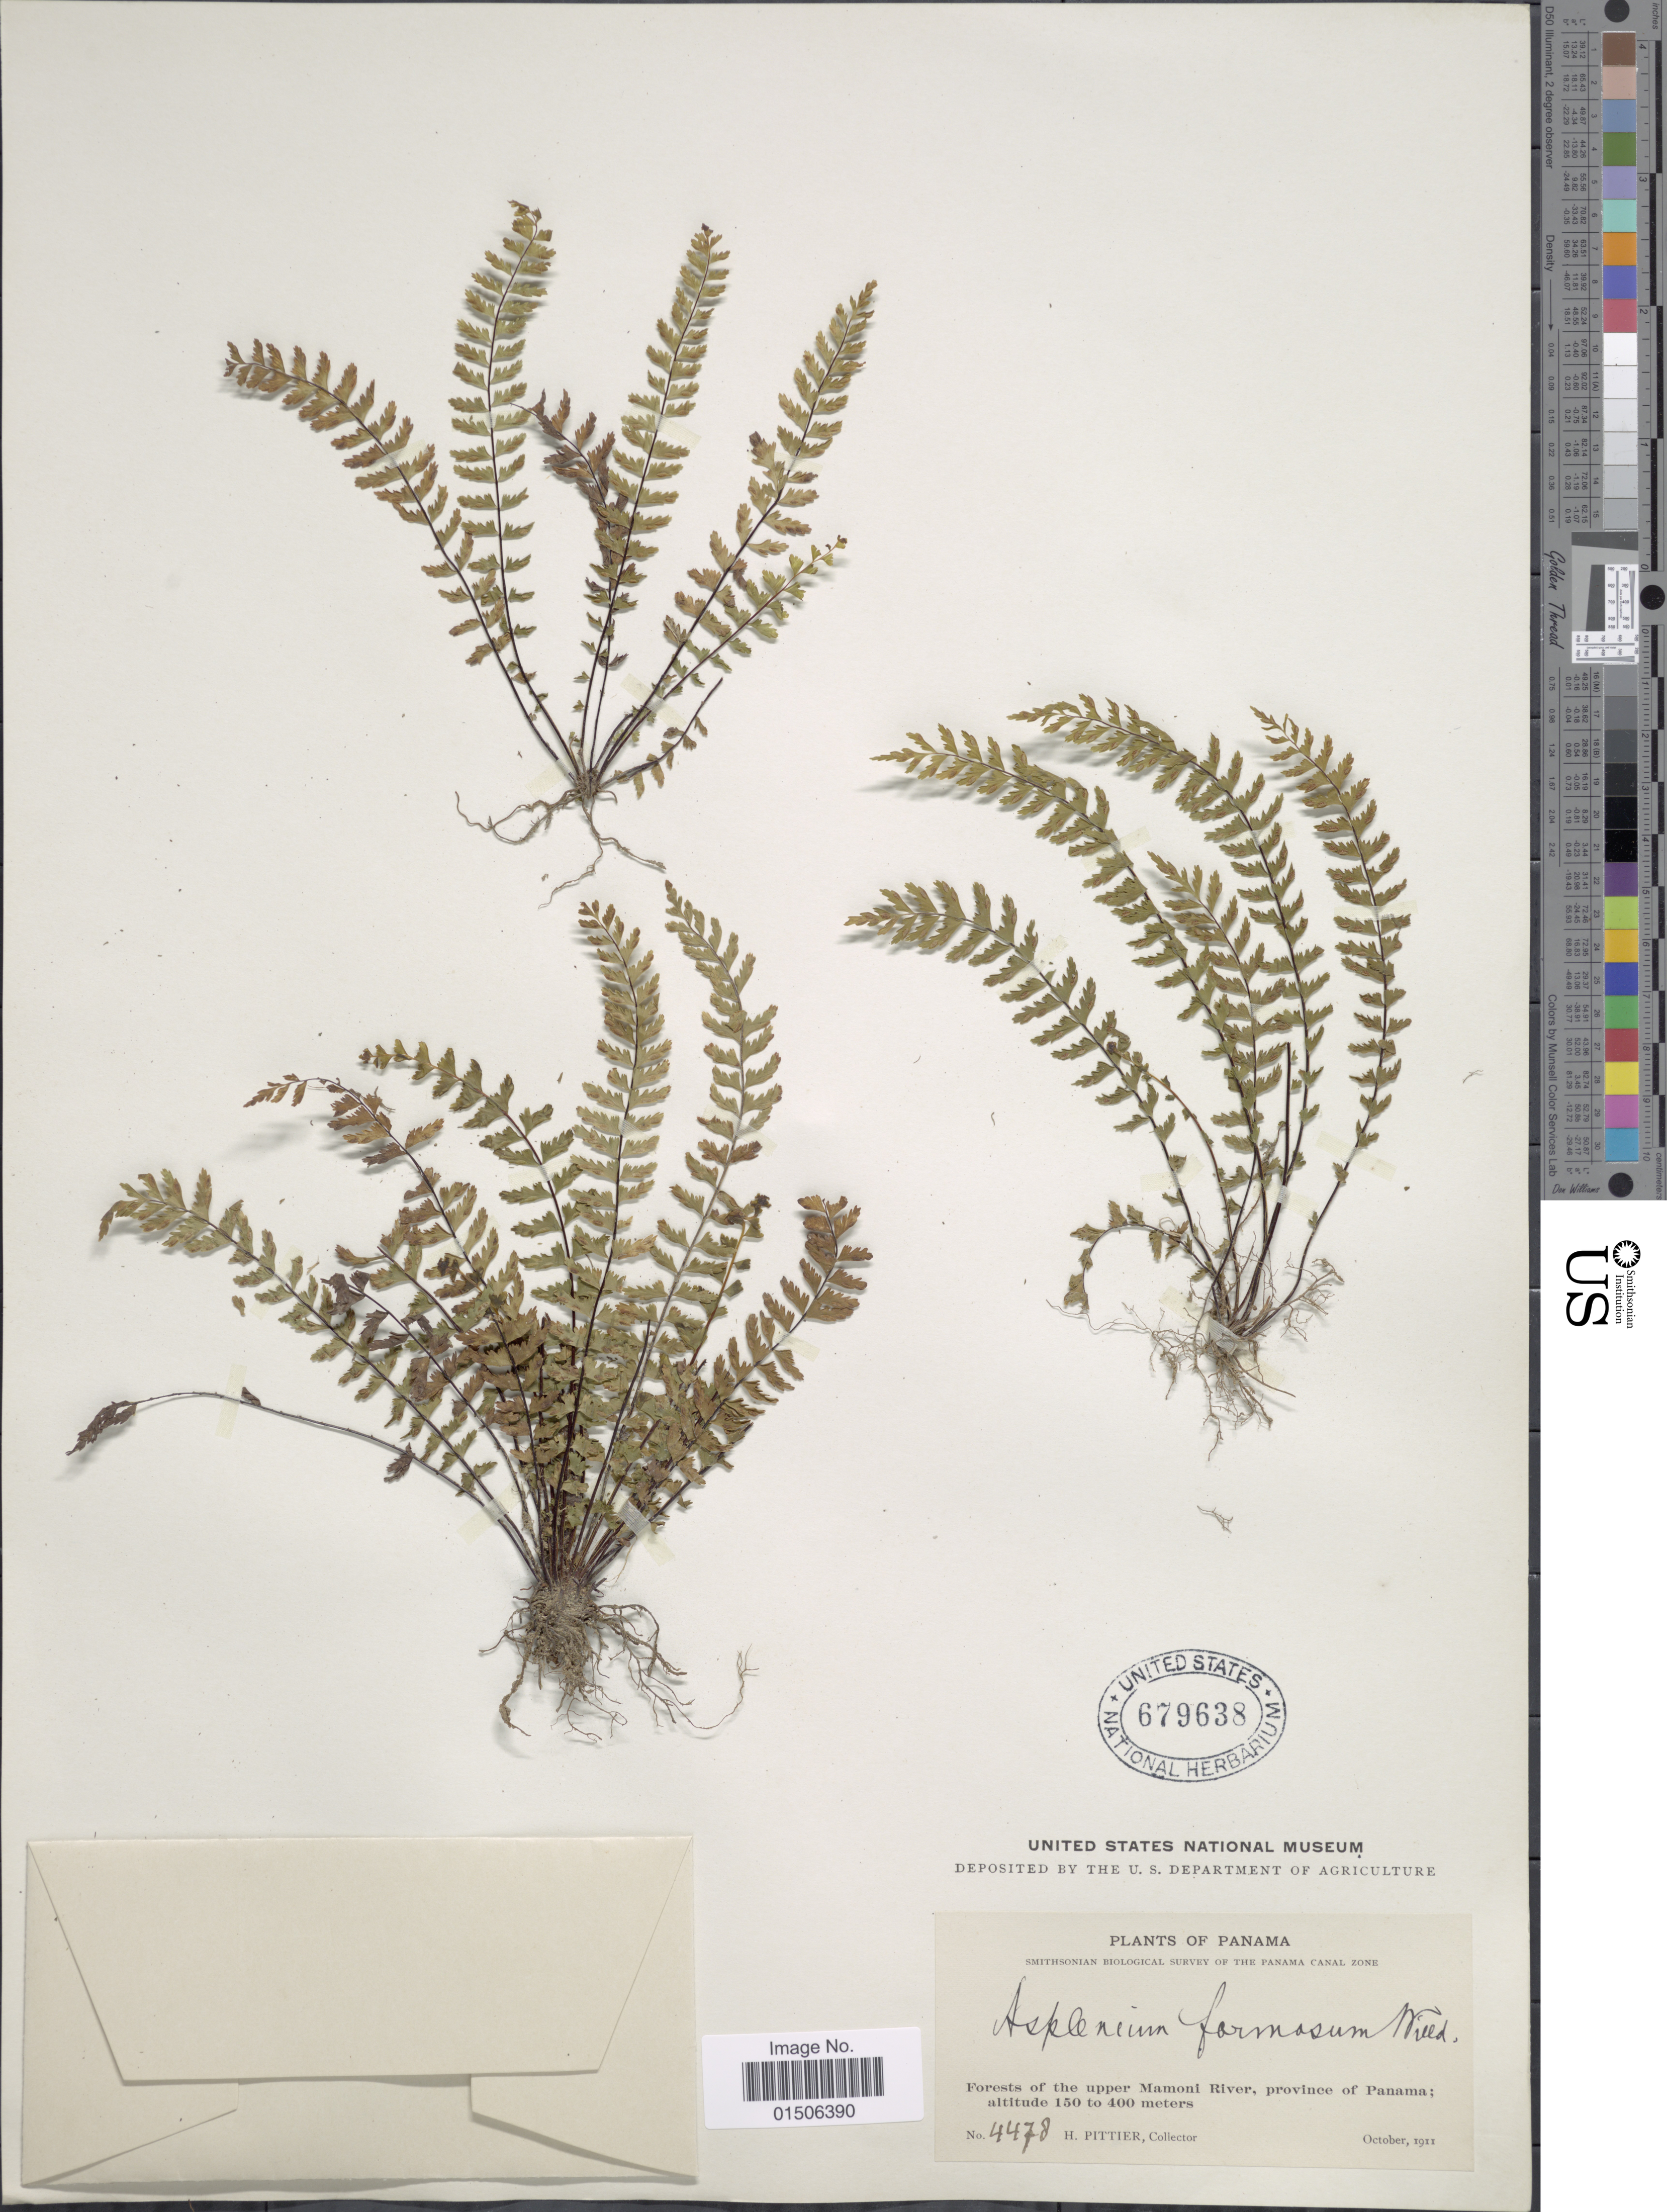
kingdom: Plantae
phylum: Tracheophyta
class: Polypodiopsida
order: Polypodiales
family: Aspleniaceae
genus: Asplenium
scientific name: Asplenium formosum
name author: Willd.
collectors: H. F. Pittier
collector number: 4478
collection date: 1911-10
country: Panama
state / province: Panamá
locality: Forest of the upper Mamomi River,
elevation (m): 150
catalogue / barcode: US 679638